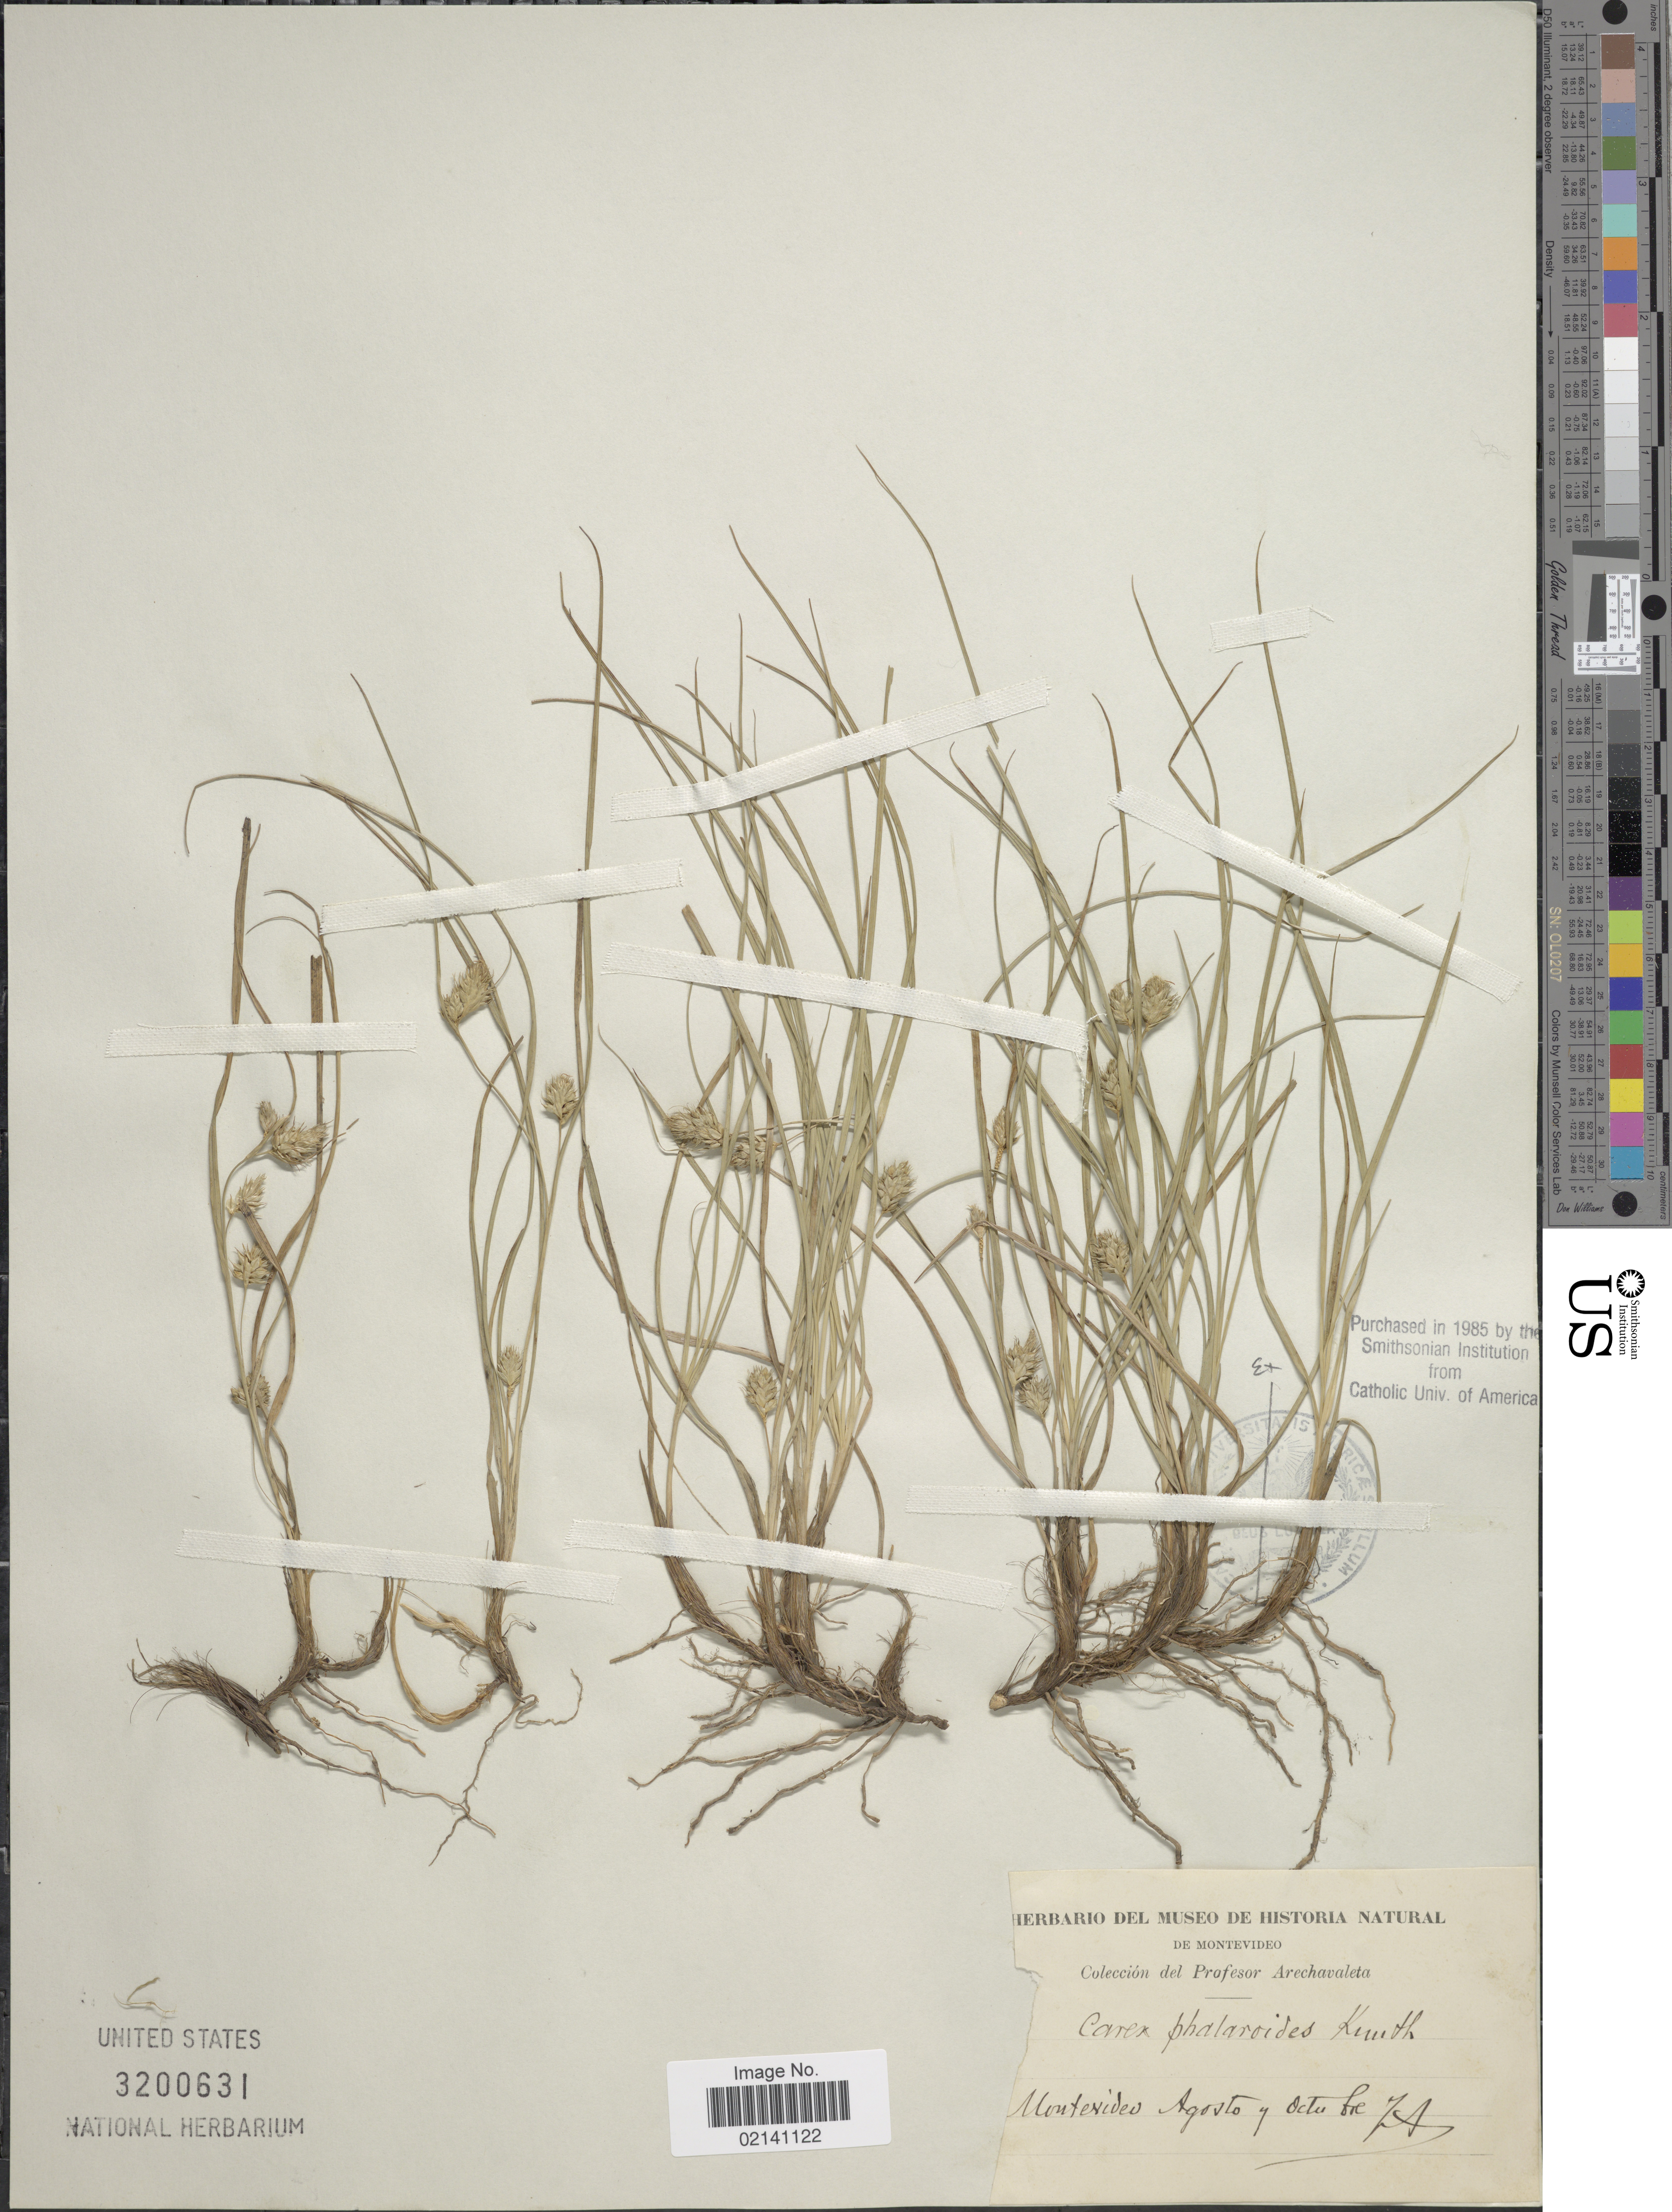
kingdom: Plantae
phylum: Tracheophyta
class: Liliopsida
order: Poales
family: Cyperaceae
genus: Carex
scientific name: Carex phalaroides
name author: Kunth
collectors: J. Arechavaleta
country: Uruguay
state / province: Montevideo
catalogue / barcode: US 3200631